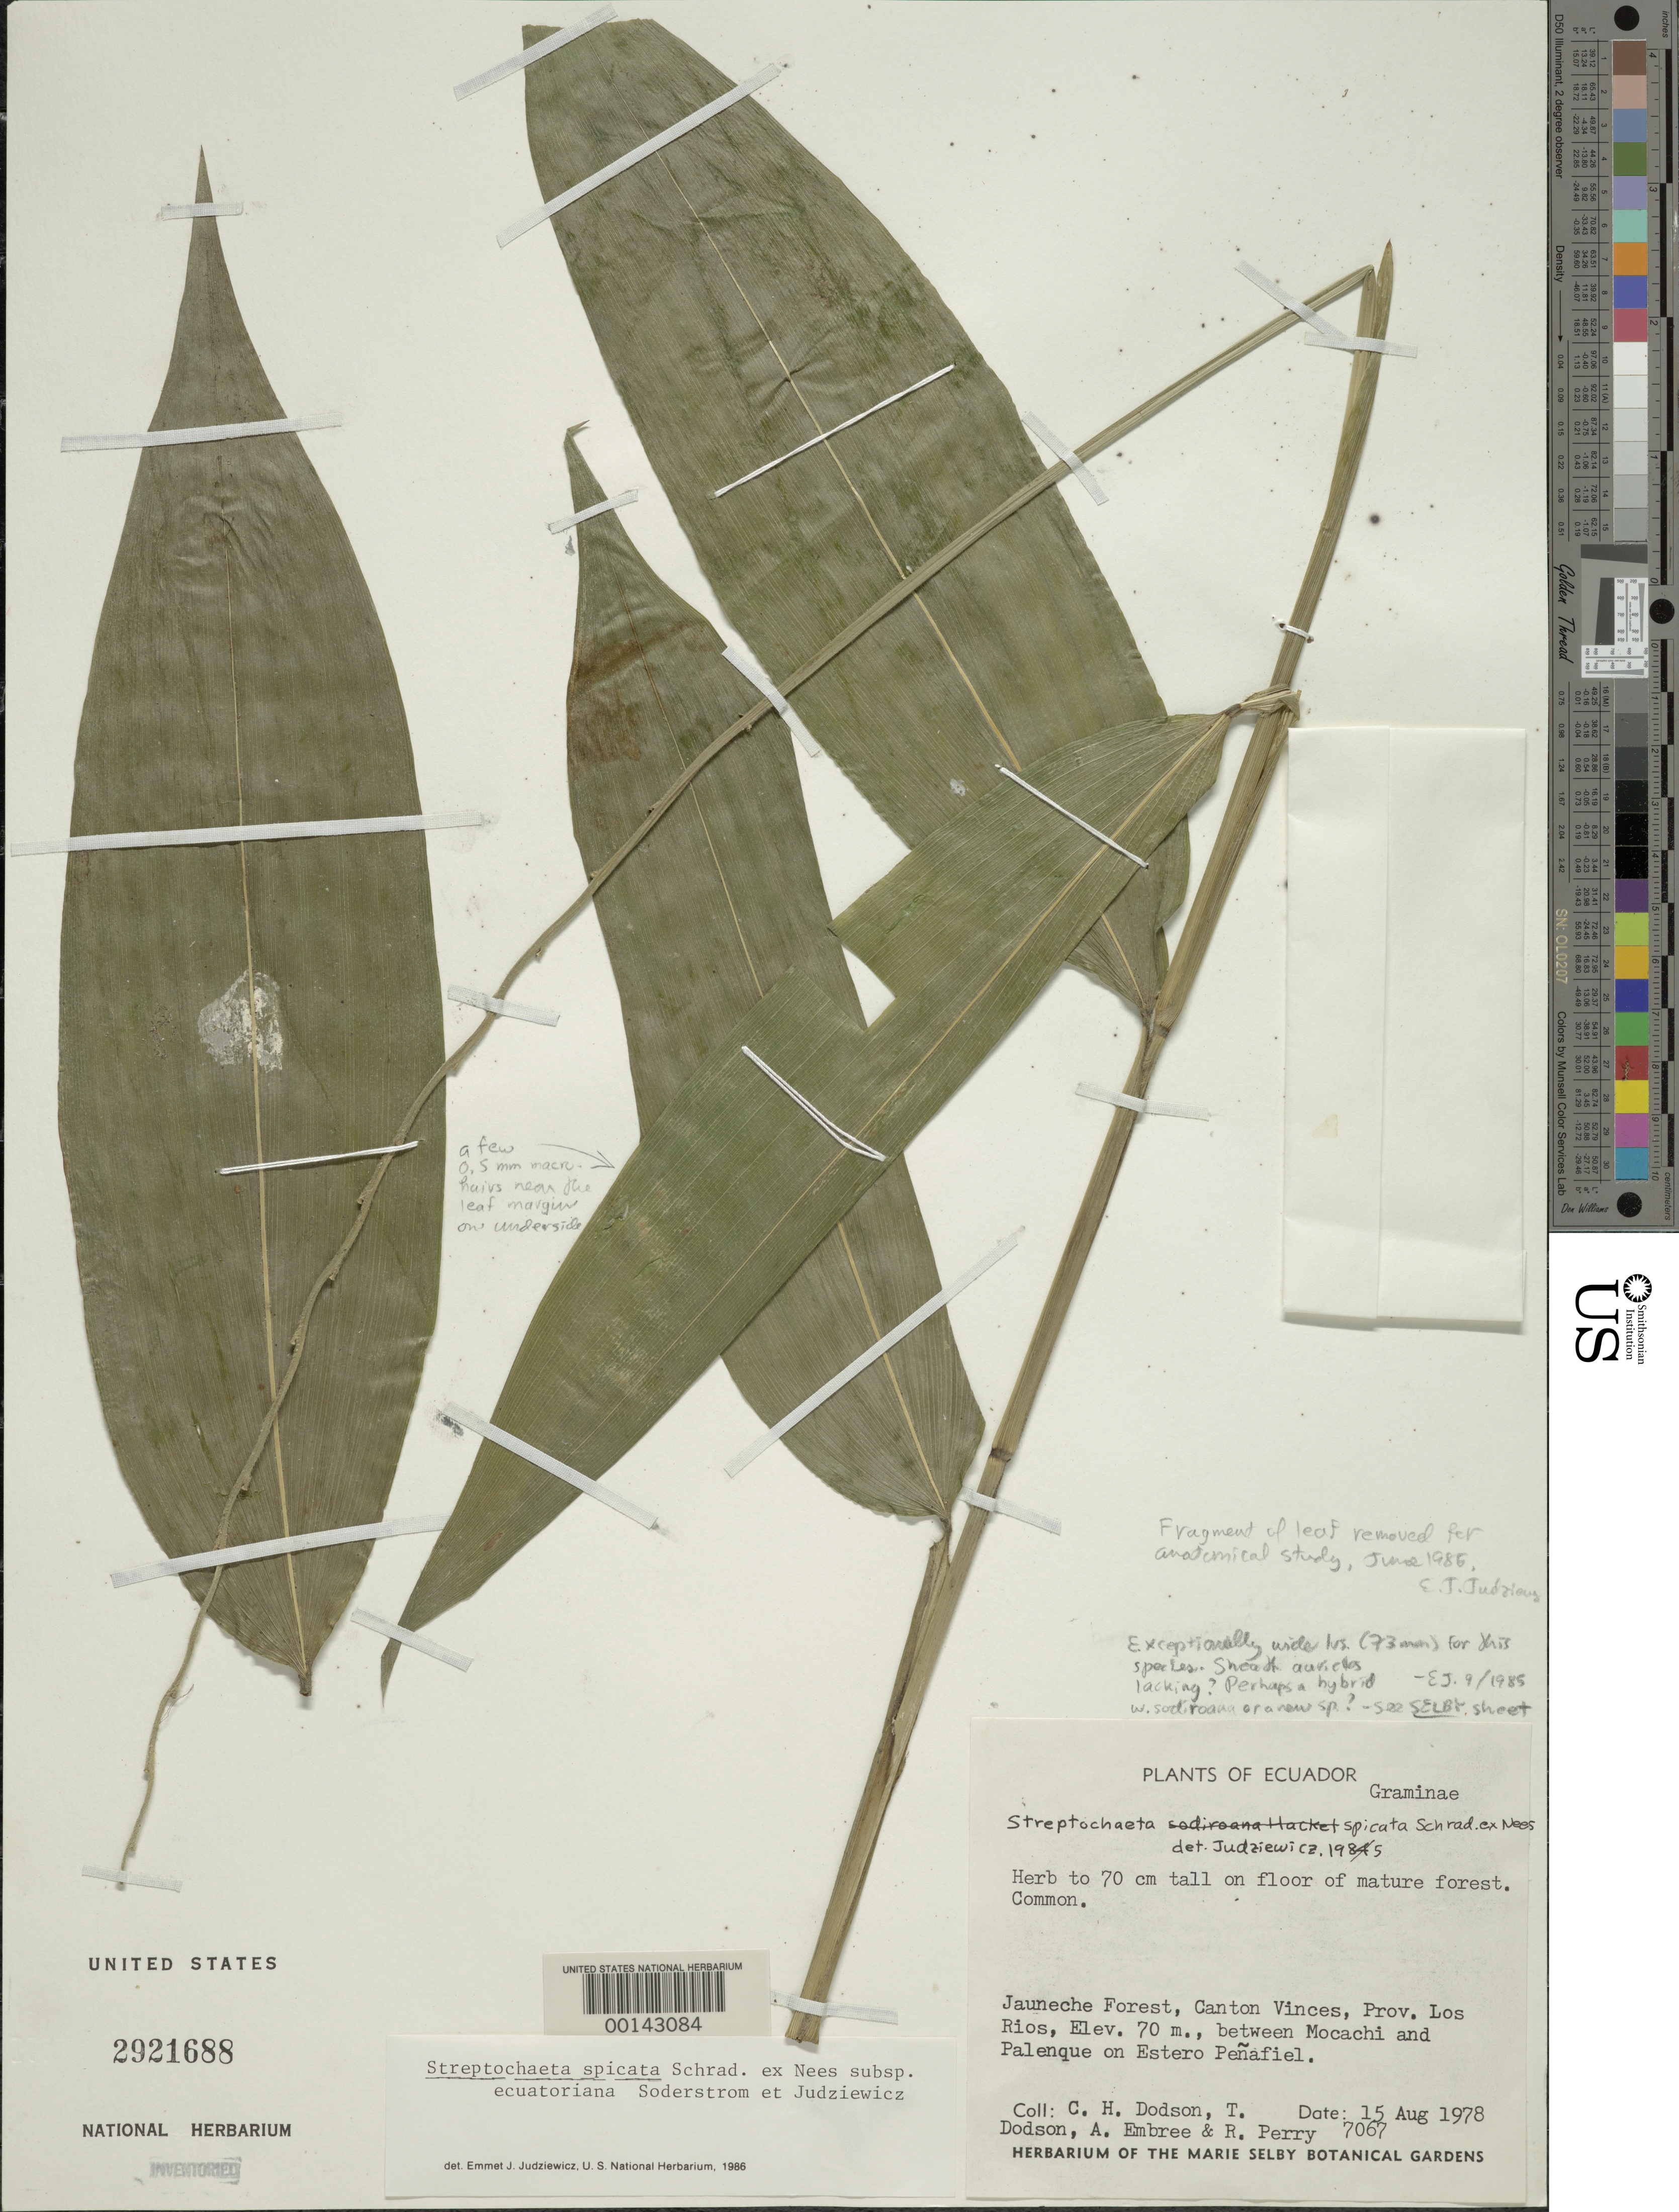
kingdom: Plantae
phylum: Tracheophyta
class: Liliopsida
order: Poales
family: Poaceae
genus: Streptochaeta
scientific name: Streptochaeta spicata subsp. ecuatoriana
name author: Judz. & Soderstr.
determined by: Poaceae Reorganization Project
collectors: C. H. Dodson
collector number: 7067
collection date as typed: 15 Aug 1978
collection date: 1978-08-15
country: Ecuador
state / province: Los Ríos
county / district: Vinces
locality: Canton Vinces, Jauneche Forest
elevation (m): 70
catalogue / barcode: US 2921688